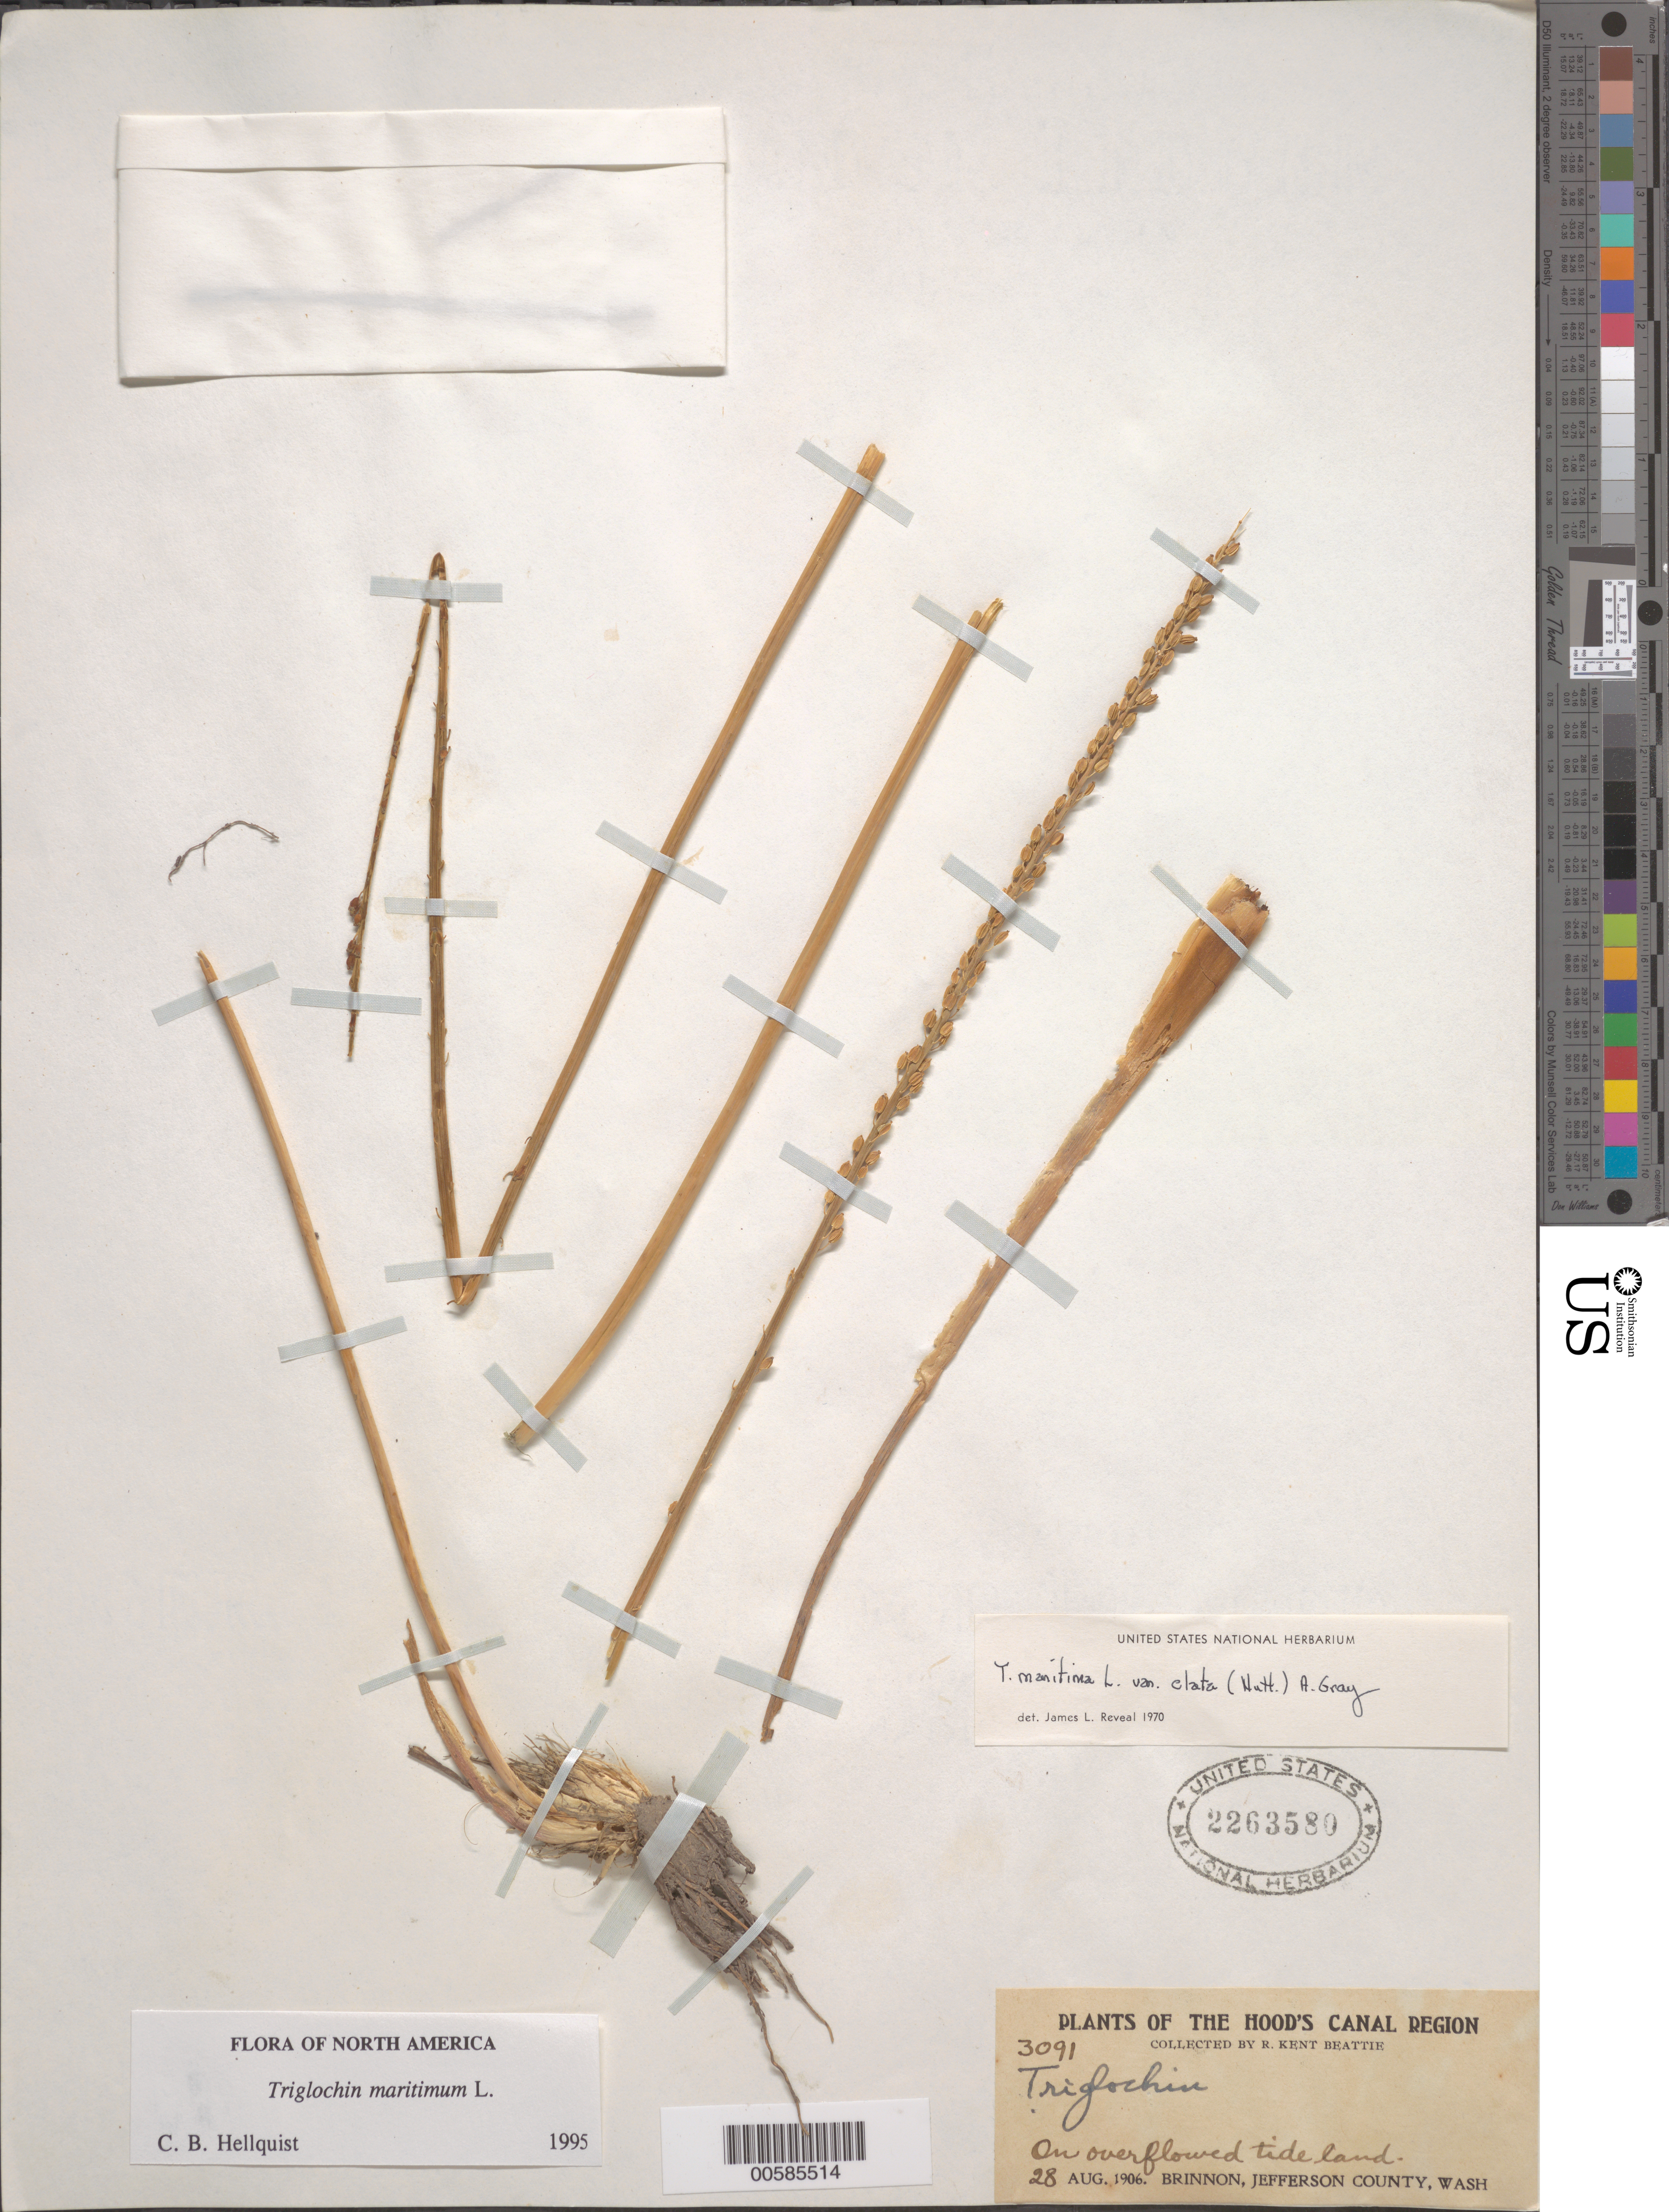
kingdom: Plantae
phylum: Tracheophyta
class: Liliopsida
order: Alismatales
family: Juncaginaceae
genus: Triglochin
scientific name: Triglochin maritima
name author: L.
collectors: R. K. Beattie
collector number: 3091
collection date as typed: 28 Aug 1906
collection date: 1906-08-28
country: United States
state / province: Washington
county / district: Jefferson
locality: Brinnon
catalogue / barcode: US 2263580